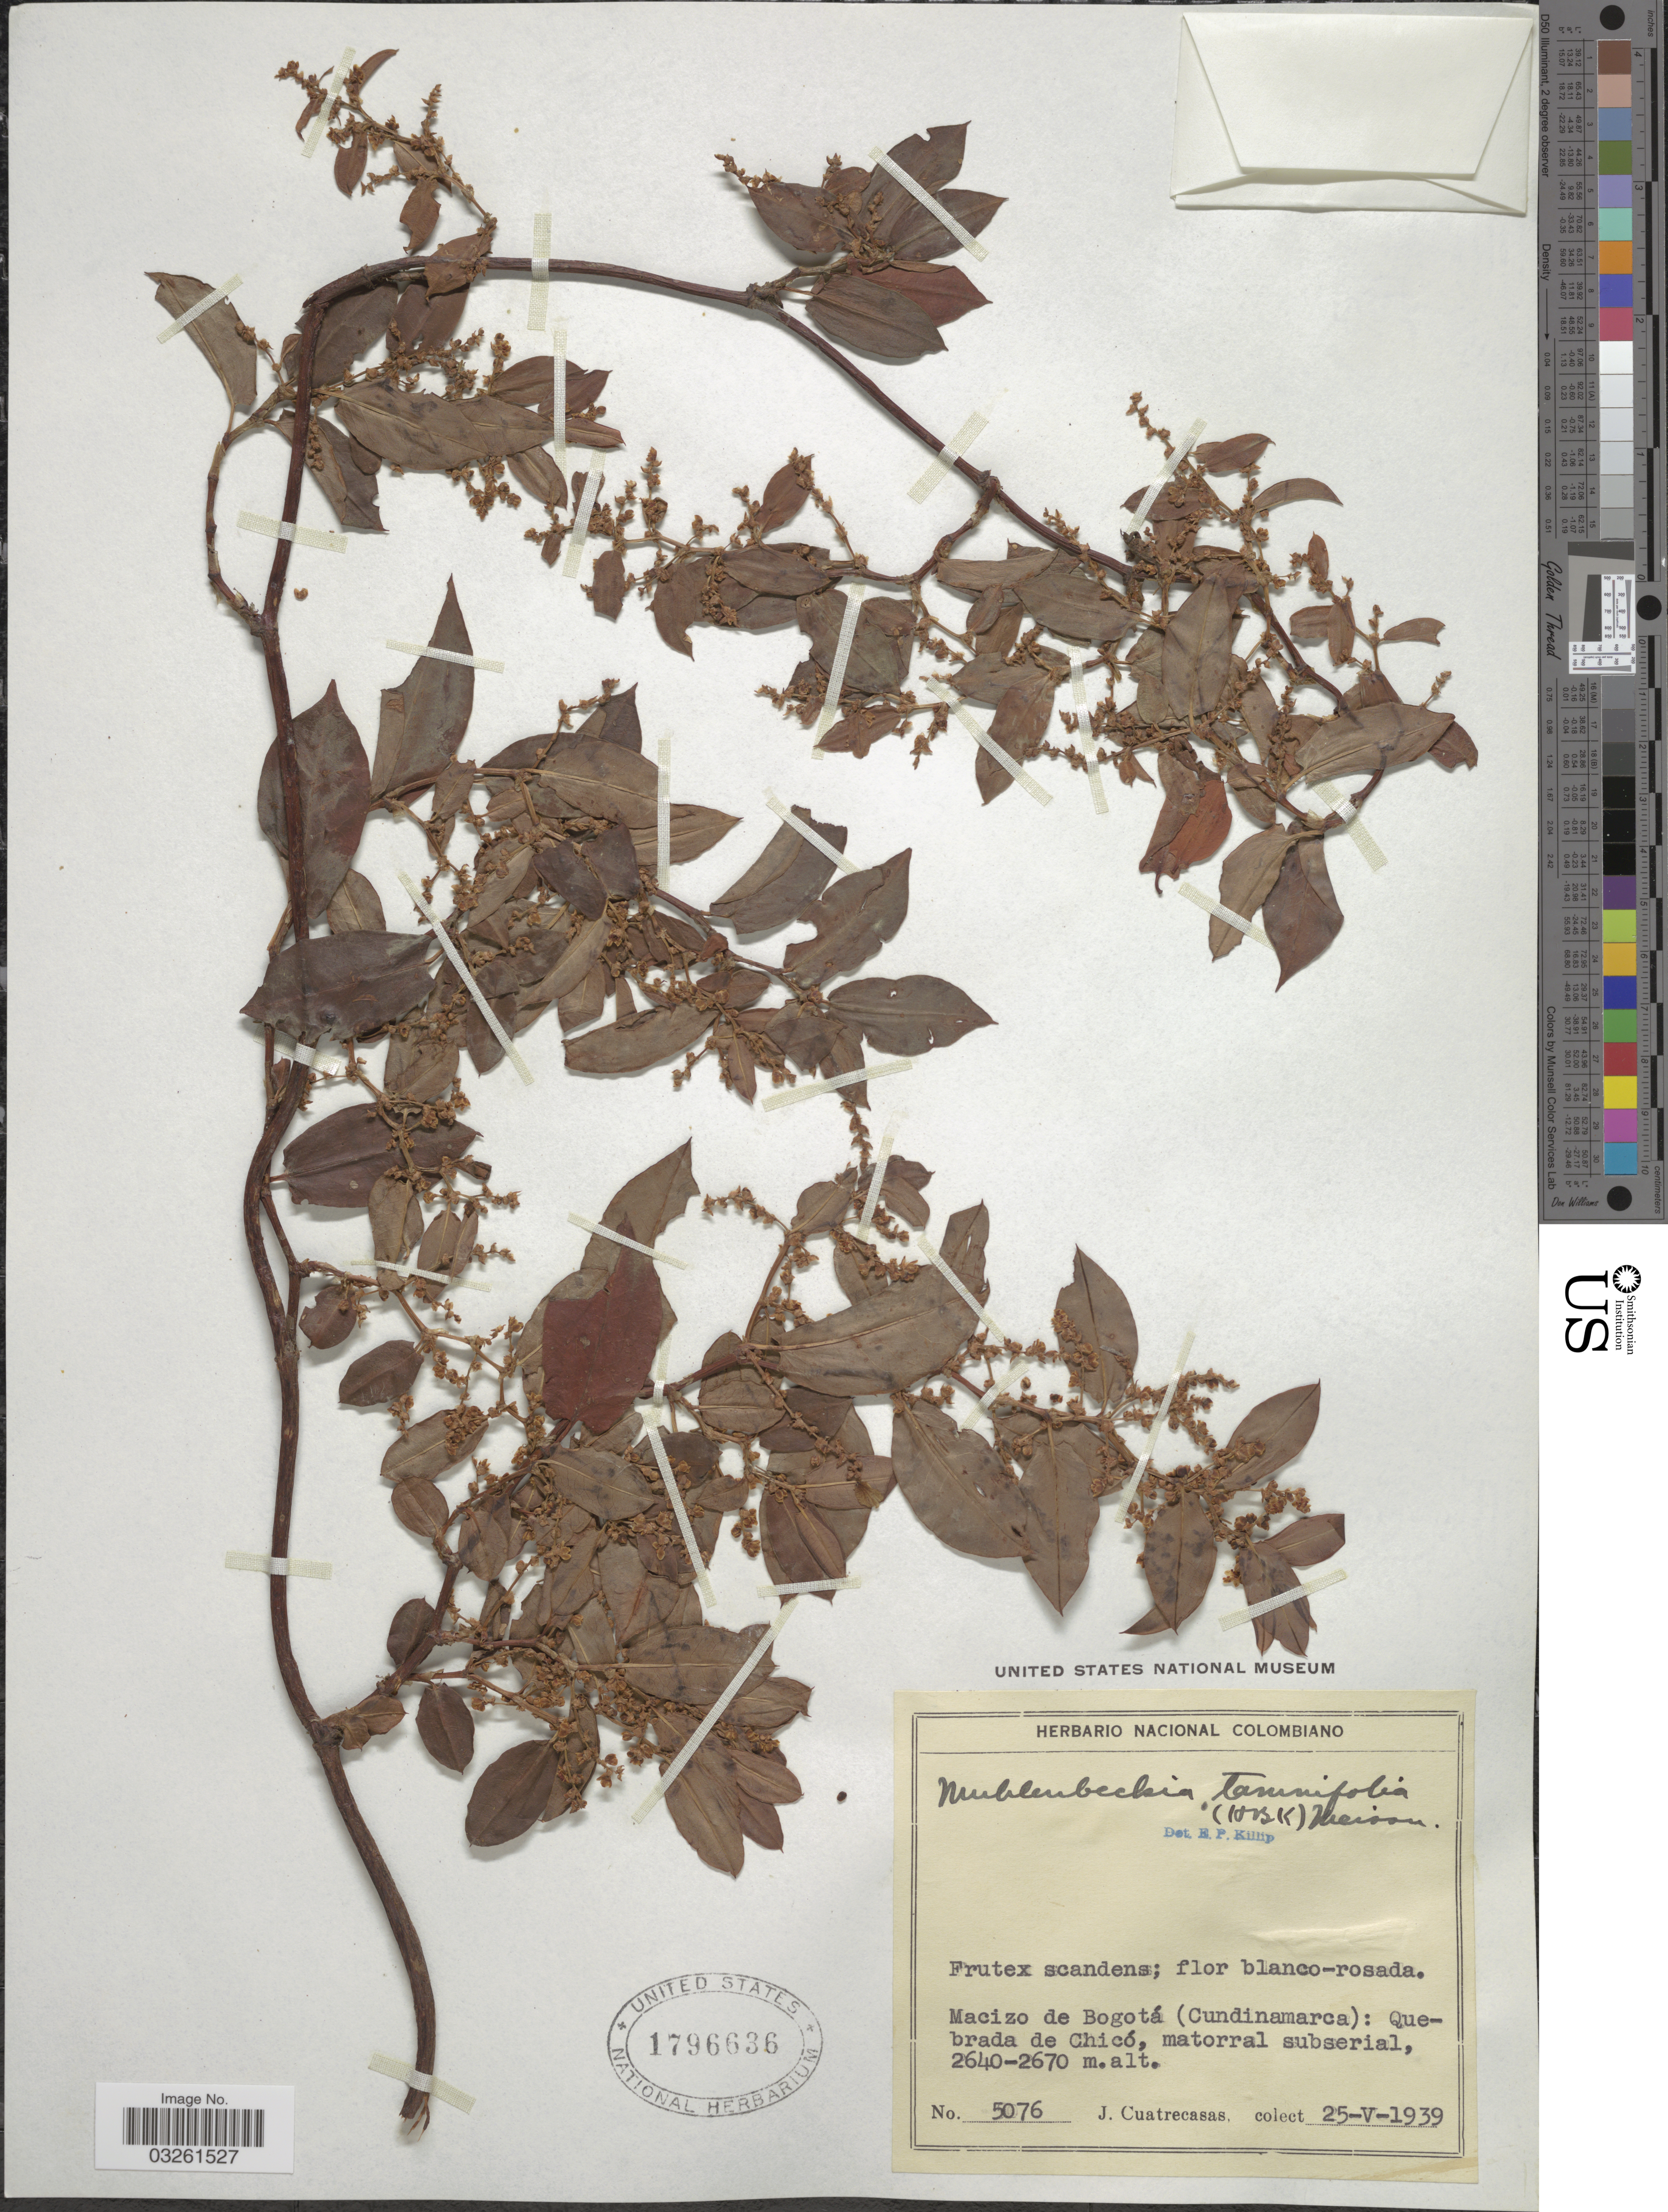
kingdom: Plantae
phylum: Tracheophyta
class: Magnoliopsida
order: Caryophyllales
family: Polygonaceae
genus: Muehlenbeckia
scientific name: Muehlenbeckia tamnifolia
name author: (Kunth) Meisn.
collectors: J. Cuatrecasas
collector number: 5076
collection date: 1939-05-25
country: Colombia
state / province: Cundinamarca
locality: Macizo de Bogotá: Quebrada de Chicó.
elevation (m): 2640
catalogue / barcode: US 1796636